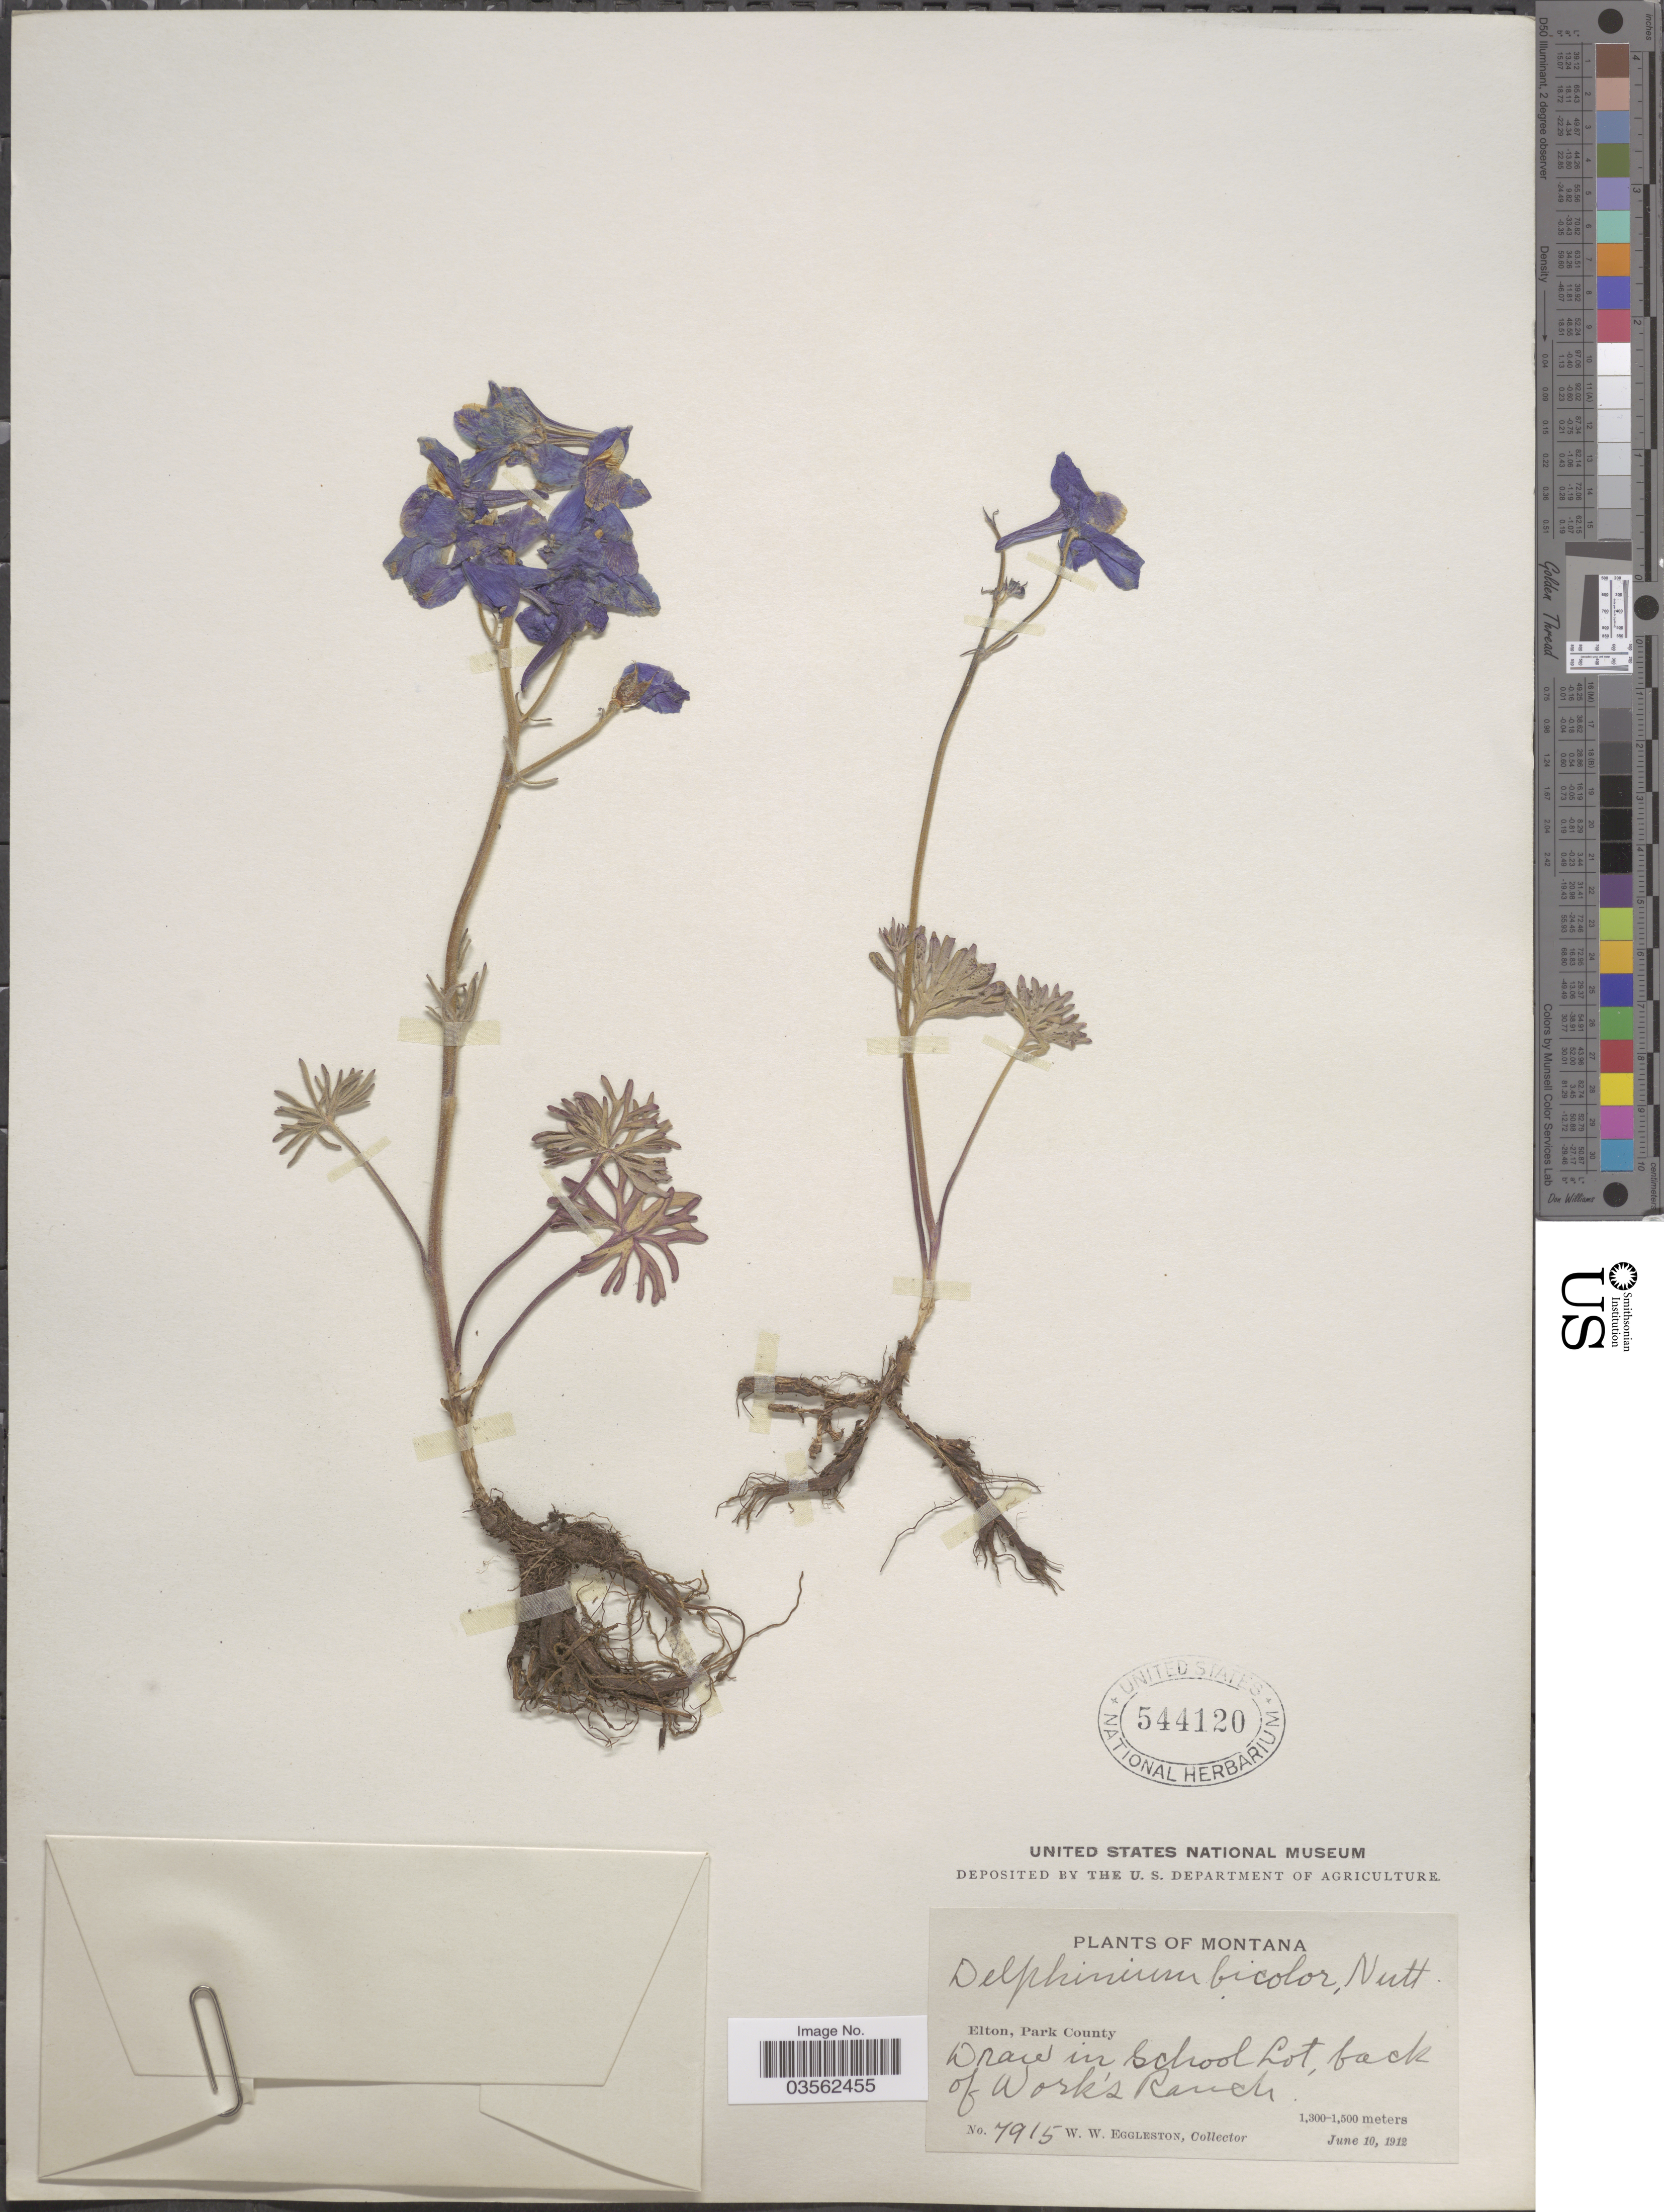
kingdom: Plantae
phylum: Tracheophyta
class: Magnoliopsida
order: Ranunculales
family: Ranunculaceae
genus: Delphinium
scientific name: Delphinium bicolor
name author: Nutt.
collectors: W. W. Eggleston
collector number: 7915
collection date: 1912-06-10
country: United States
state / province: Montana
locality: Elton, Park County. Draw in School Lot, back of Work's Ranch.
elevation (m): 1300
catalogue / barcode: US 544120